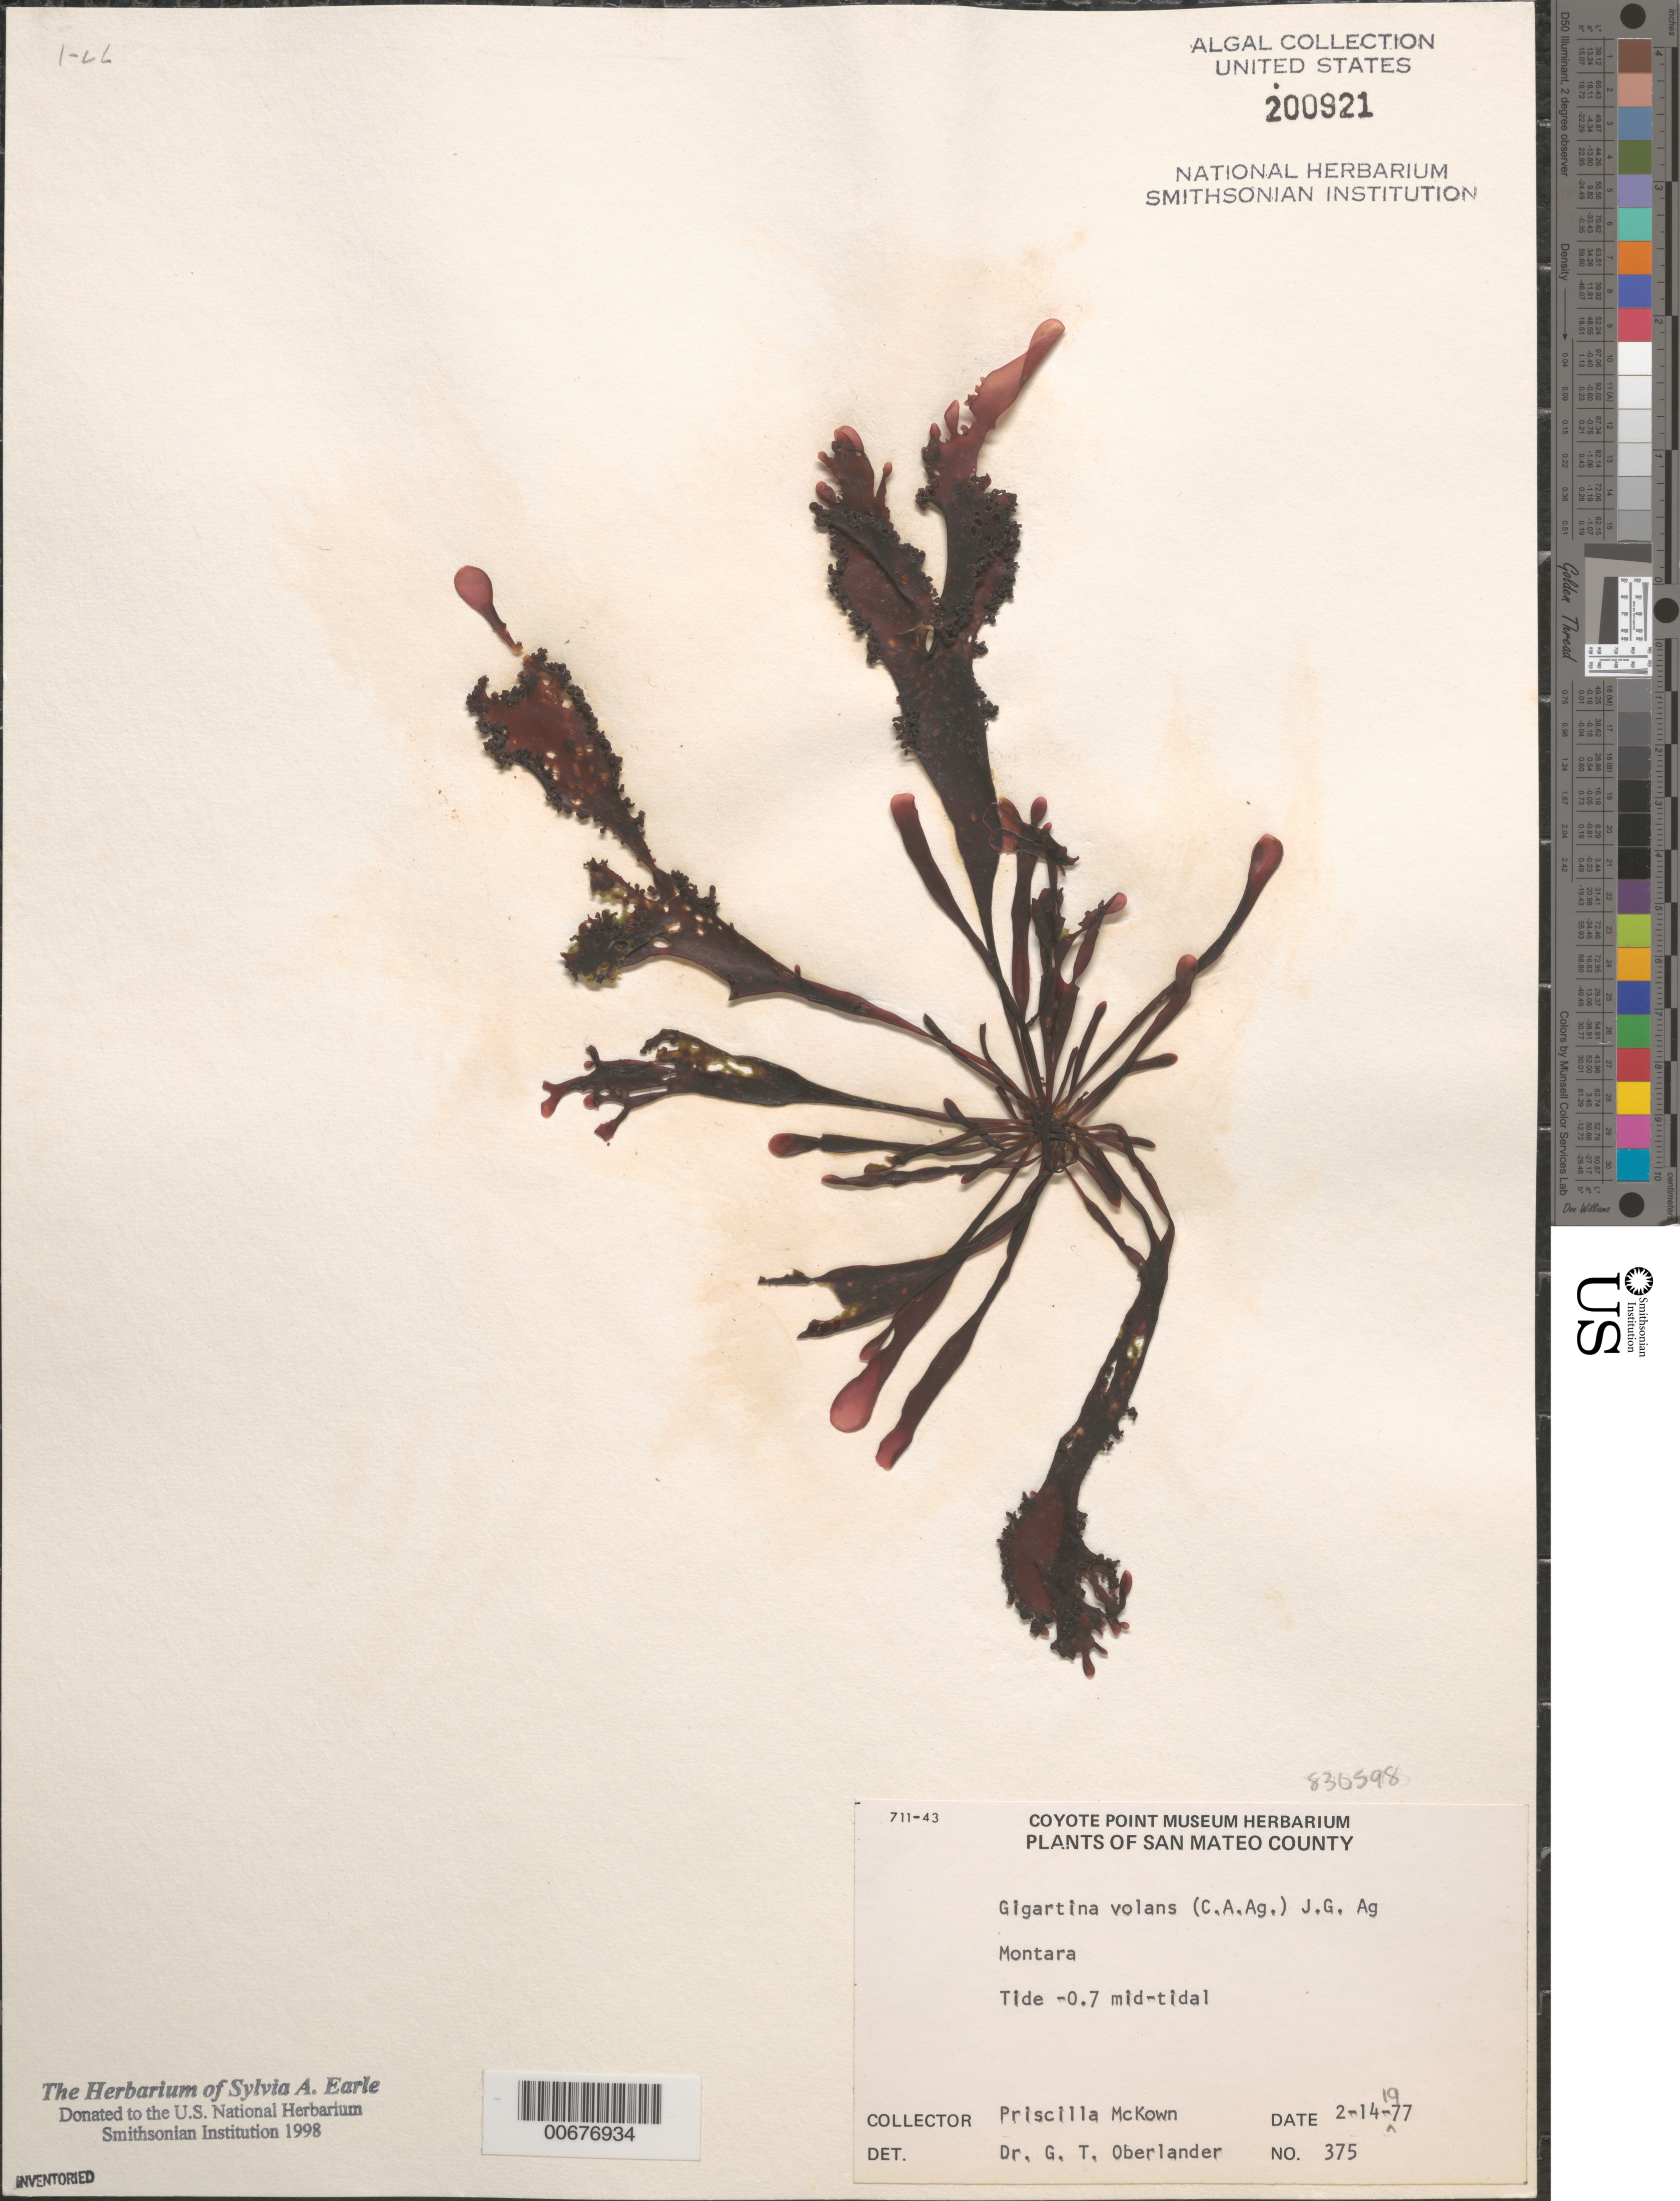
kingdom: Plantae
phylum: Rhodophyta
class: Florideophyceae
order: Gigartinales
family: Gigartinaceae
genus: Mazzaella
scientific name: Mazzaella volans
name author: (C. Agardh) Fredericq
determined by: Algae name updating Project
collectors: P. McKown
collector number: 375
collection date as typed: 14 Feb 1977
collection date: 1977-02-14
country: United States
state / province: California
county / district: San Mateo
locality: Montara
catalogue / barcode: US 200921